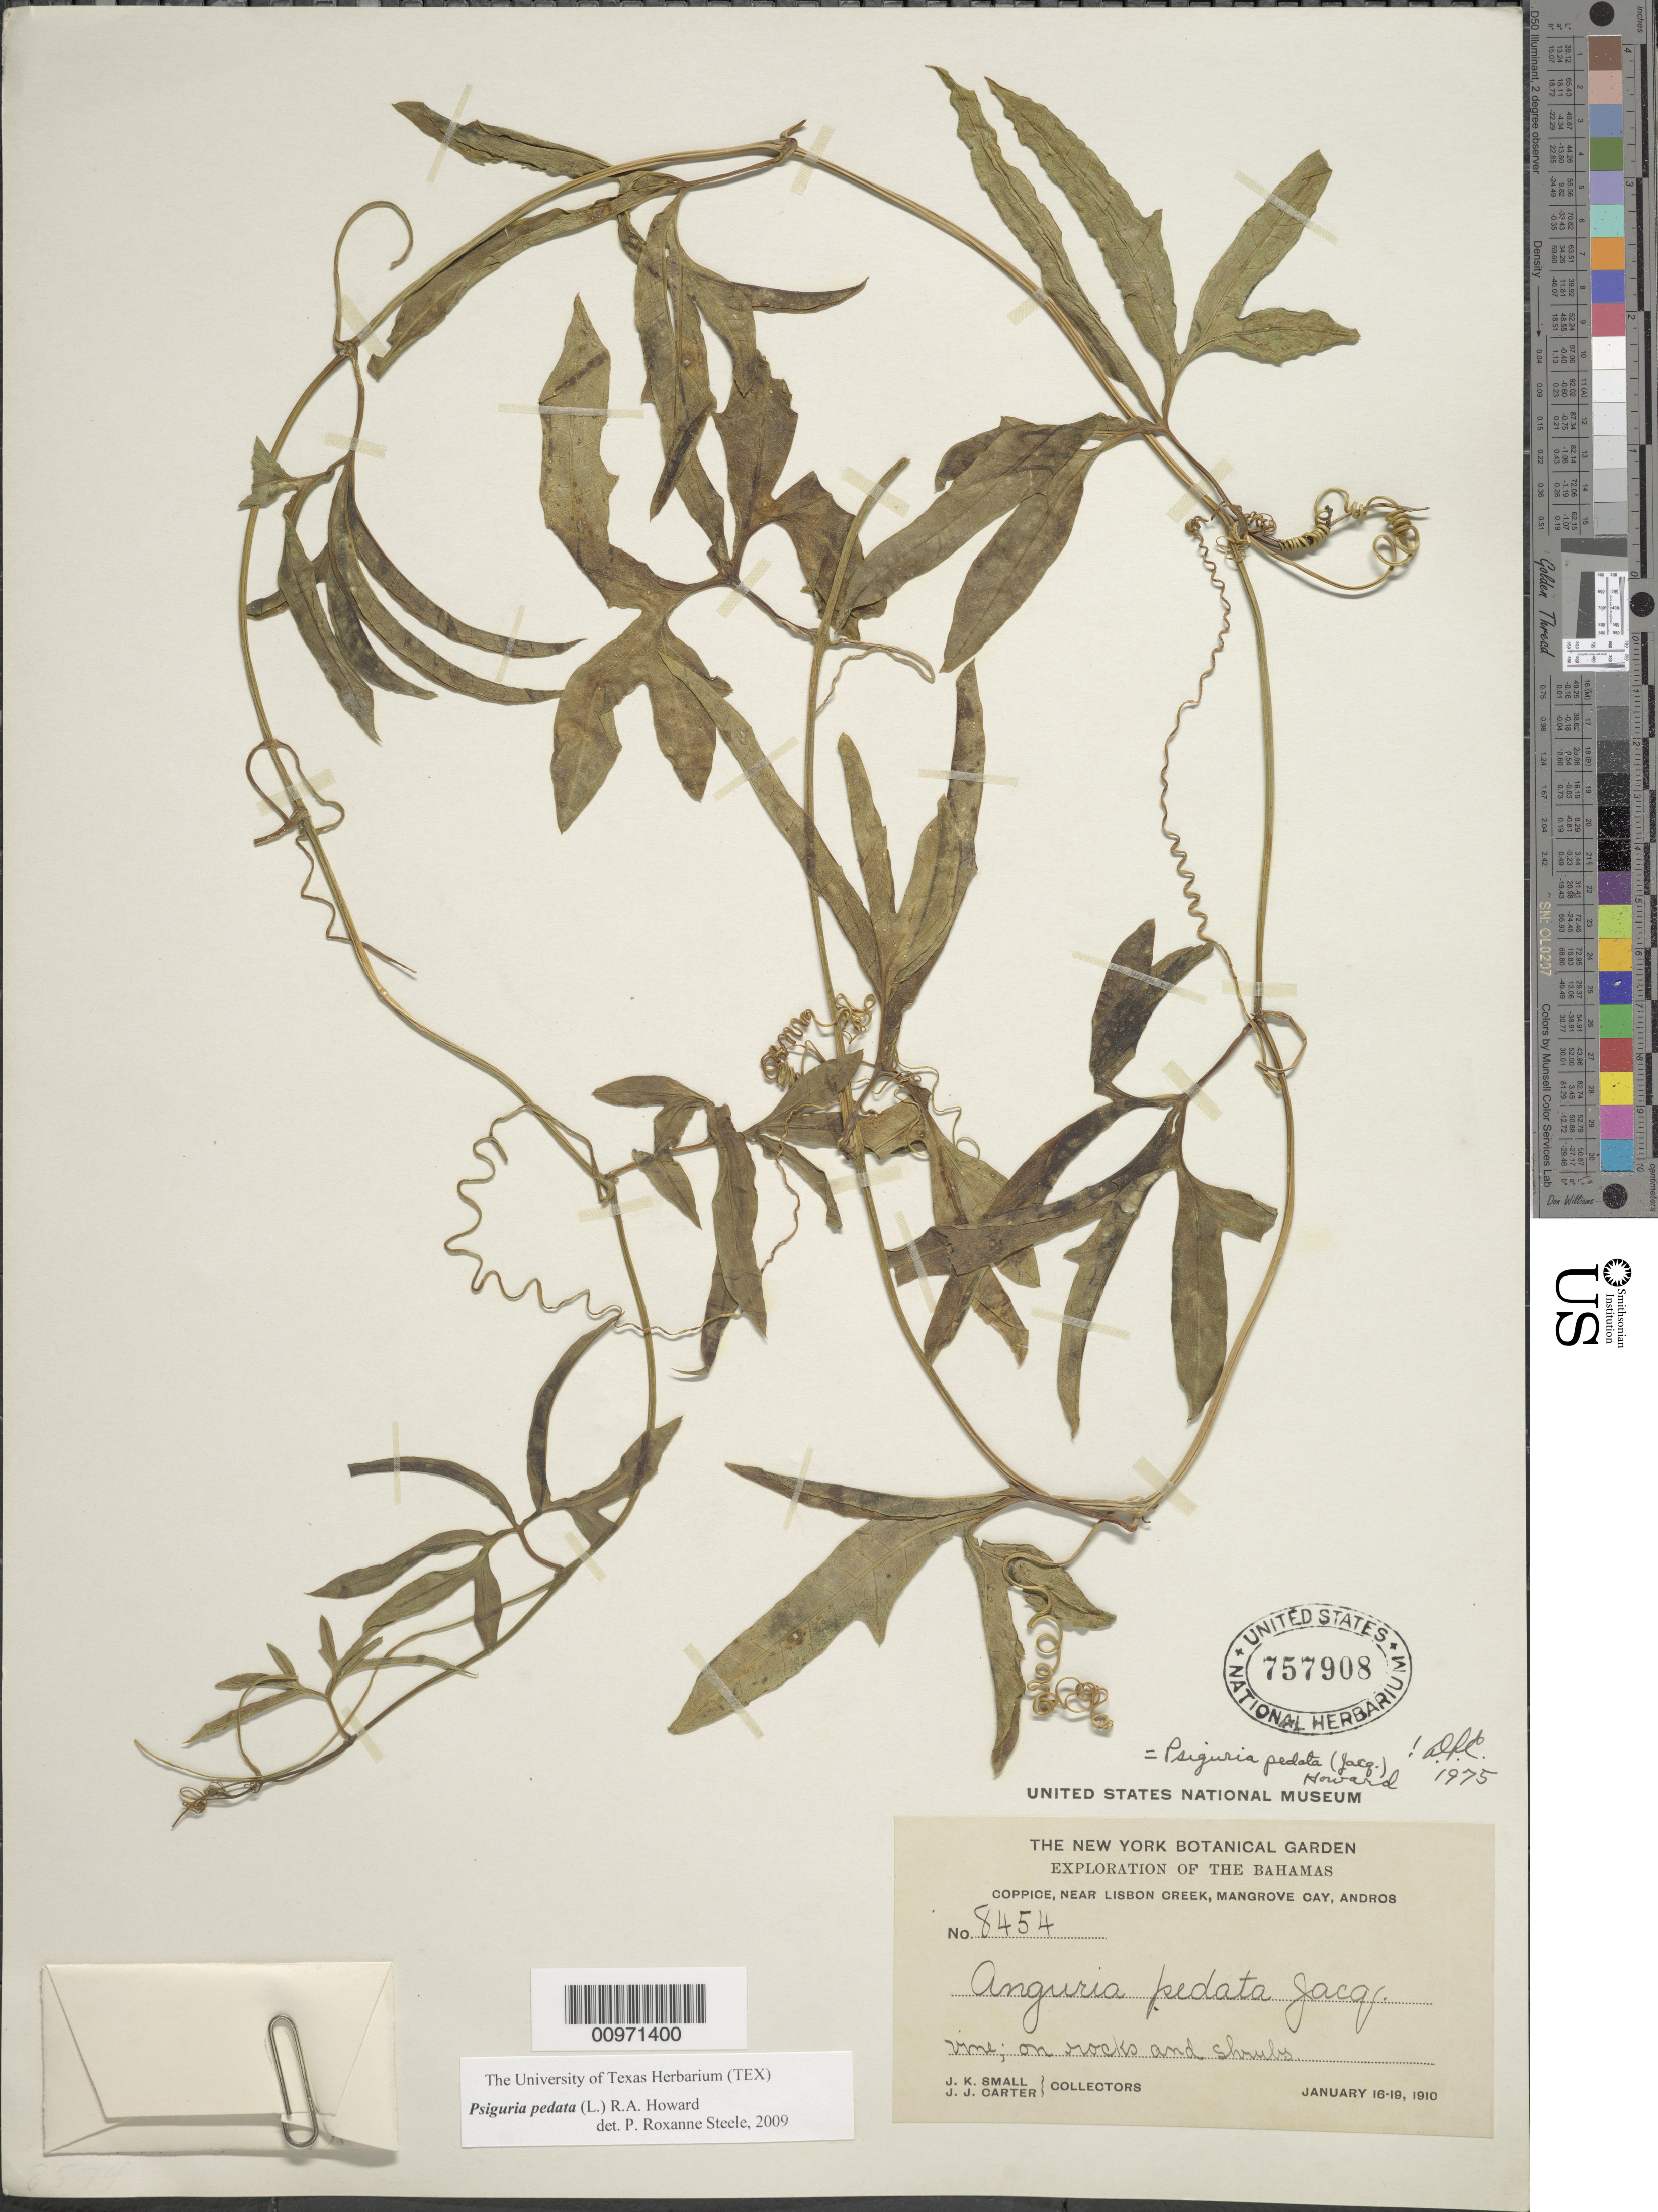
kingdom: Plantae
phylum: Tracheophyta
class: Magnoliopsida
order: Cucurbitales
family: Cucurbitaceae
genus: Psiguria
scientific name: Psiguria pedata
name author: (L.) R.A. Howard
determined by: Steele, P. R., (TEX)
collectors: J. K. Small & J. J. Carter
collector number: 8454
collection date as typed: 16 Jan 1910 to 19 Jan 1910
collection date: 1910-01-16/1910-01-19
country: Bahamas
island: Andros I.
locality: Coppice, near Lisbon Creek, Mangrove Cay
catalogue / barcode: US 757908